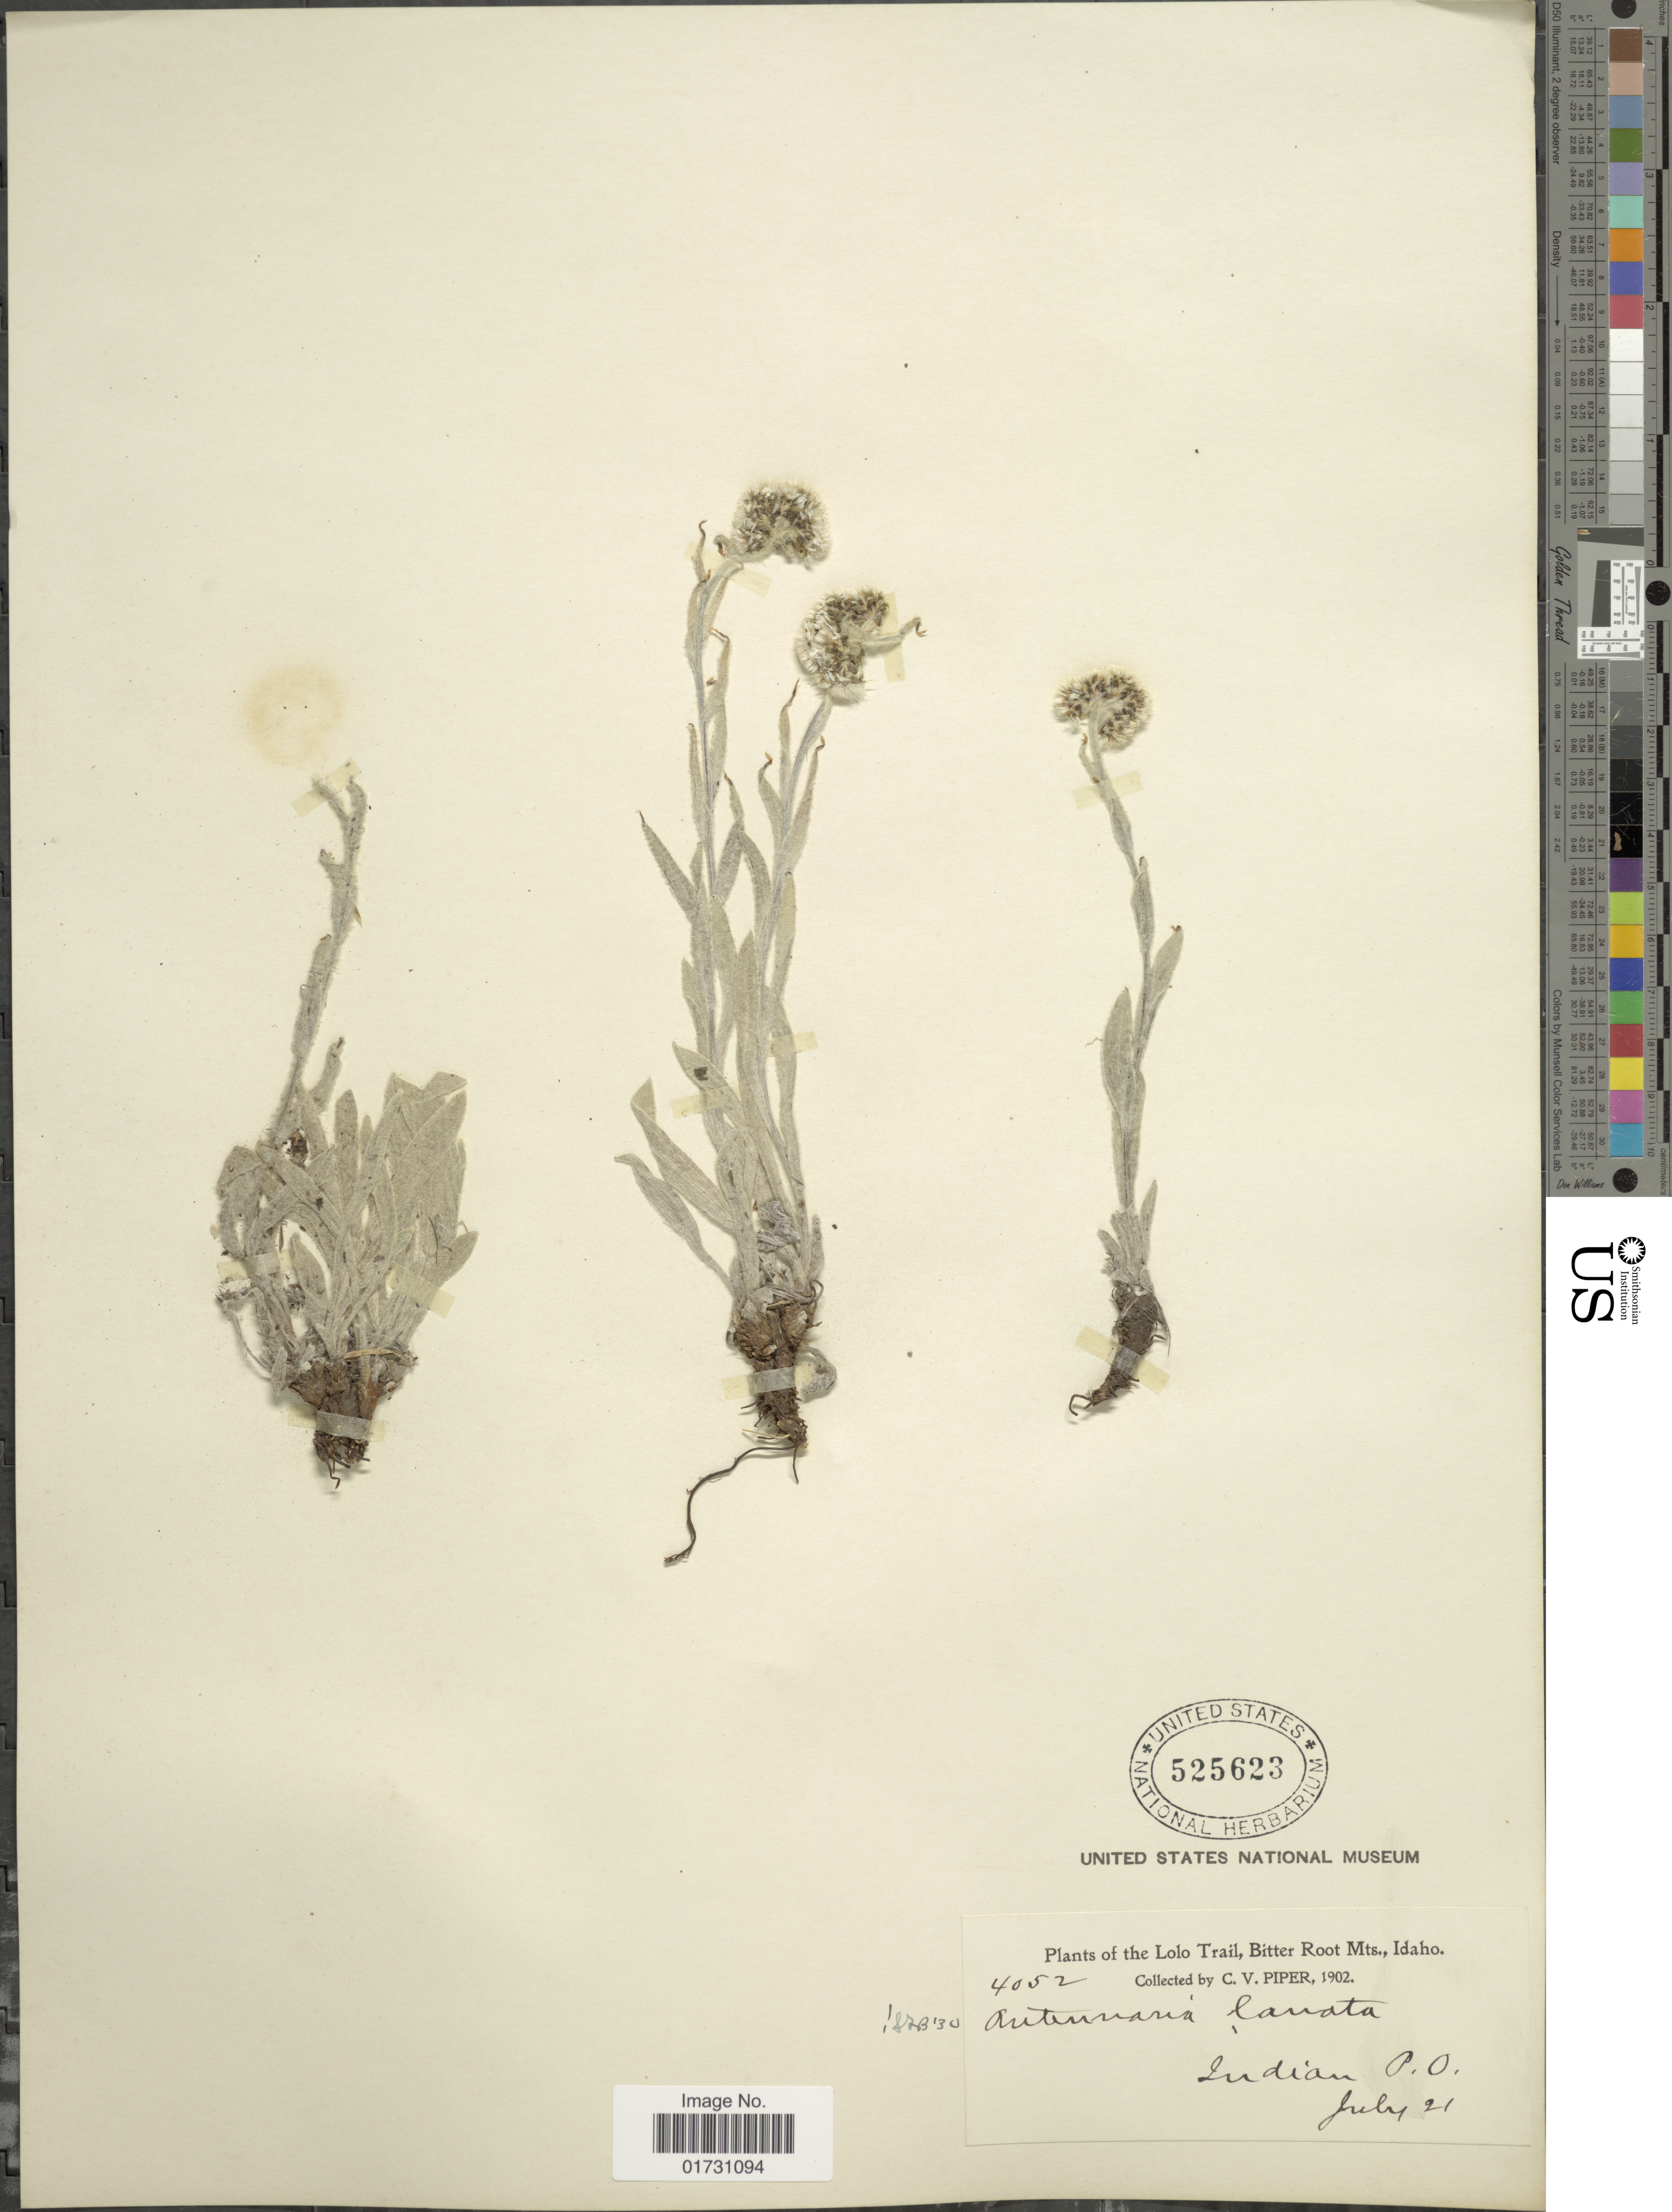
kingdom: Plantae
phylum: Tracheophyta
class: Magnoliopsida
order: Asterales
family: Asteraceae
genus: Antennaria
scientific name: Antennaria lanata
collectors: C. V. Piper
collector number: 4052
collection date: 1902-07-21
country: United States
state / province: Idaho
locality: The Lolo Trail, Bitter Root Mts., Idaho, Indian, P. O.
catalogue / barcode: US 525623